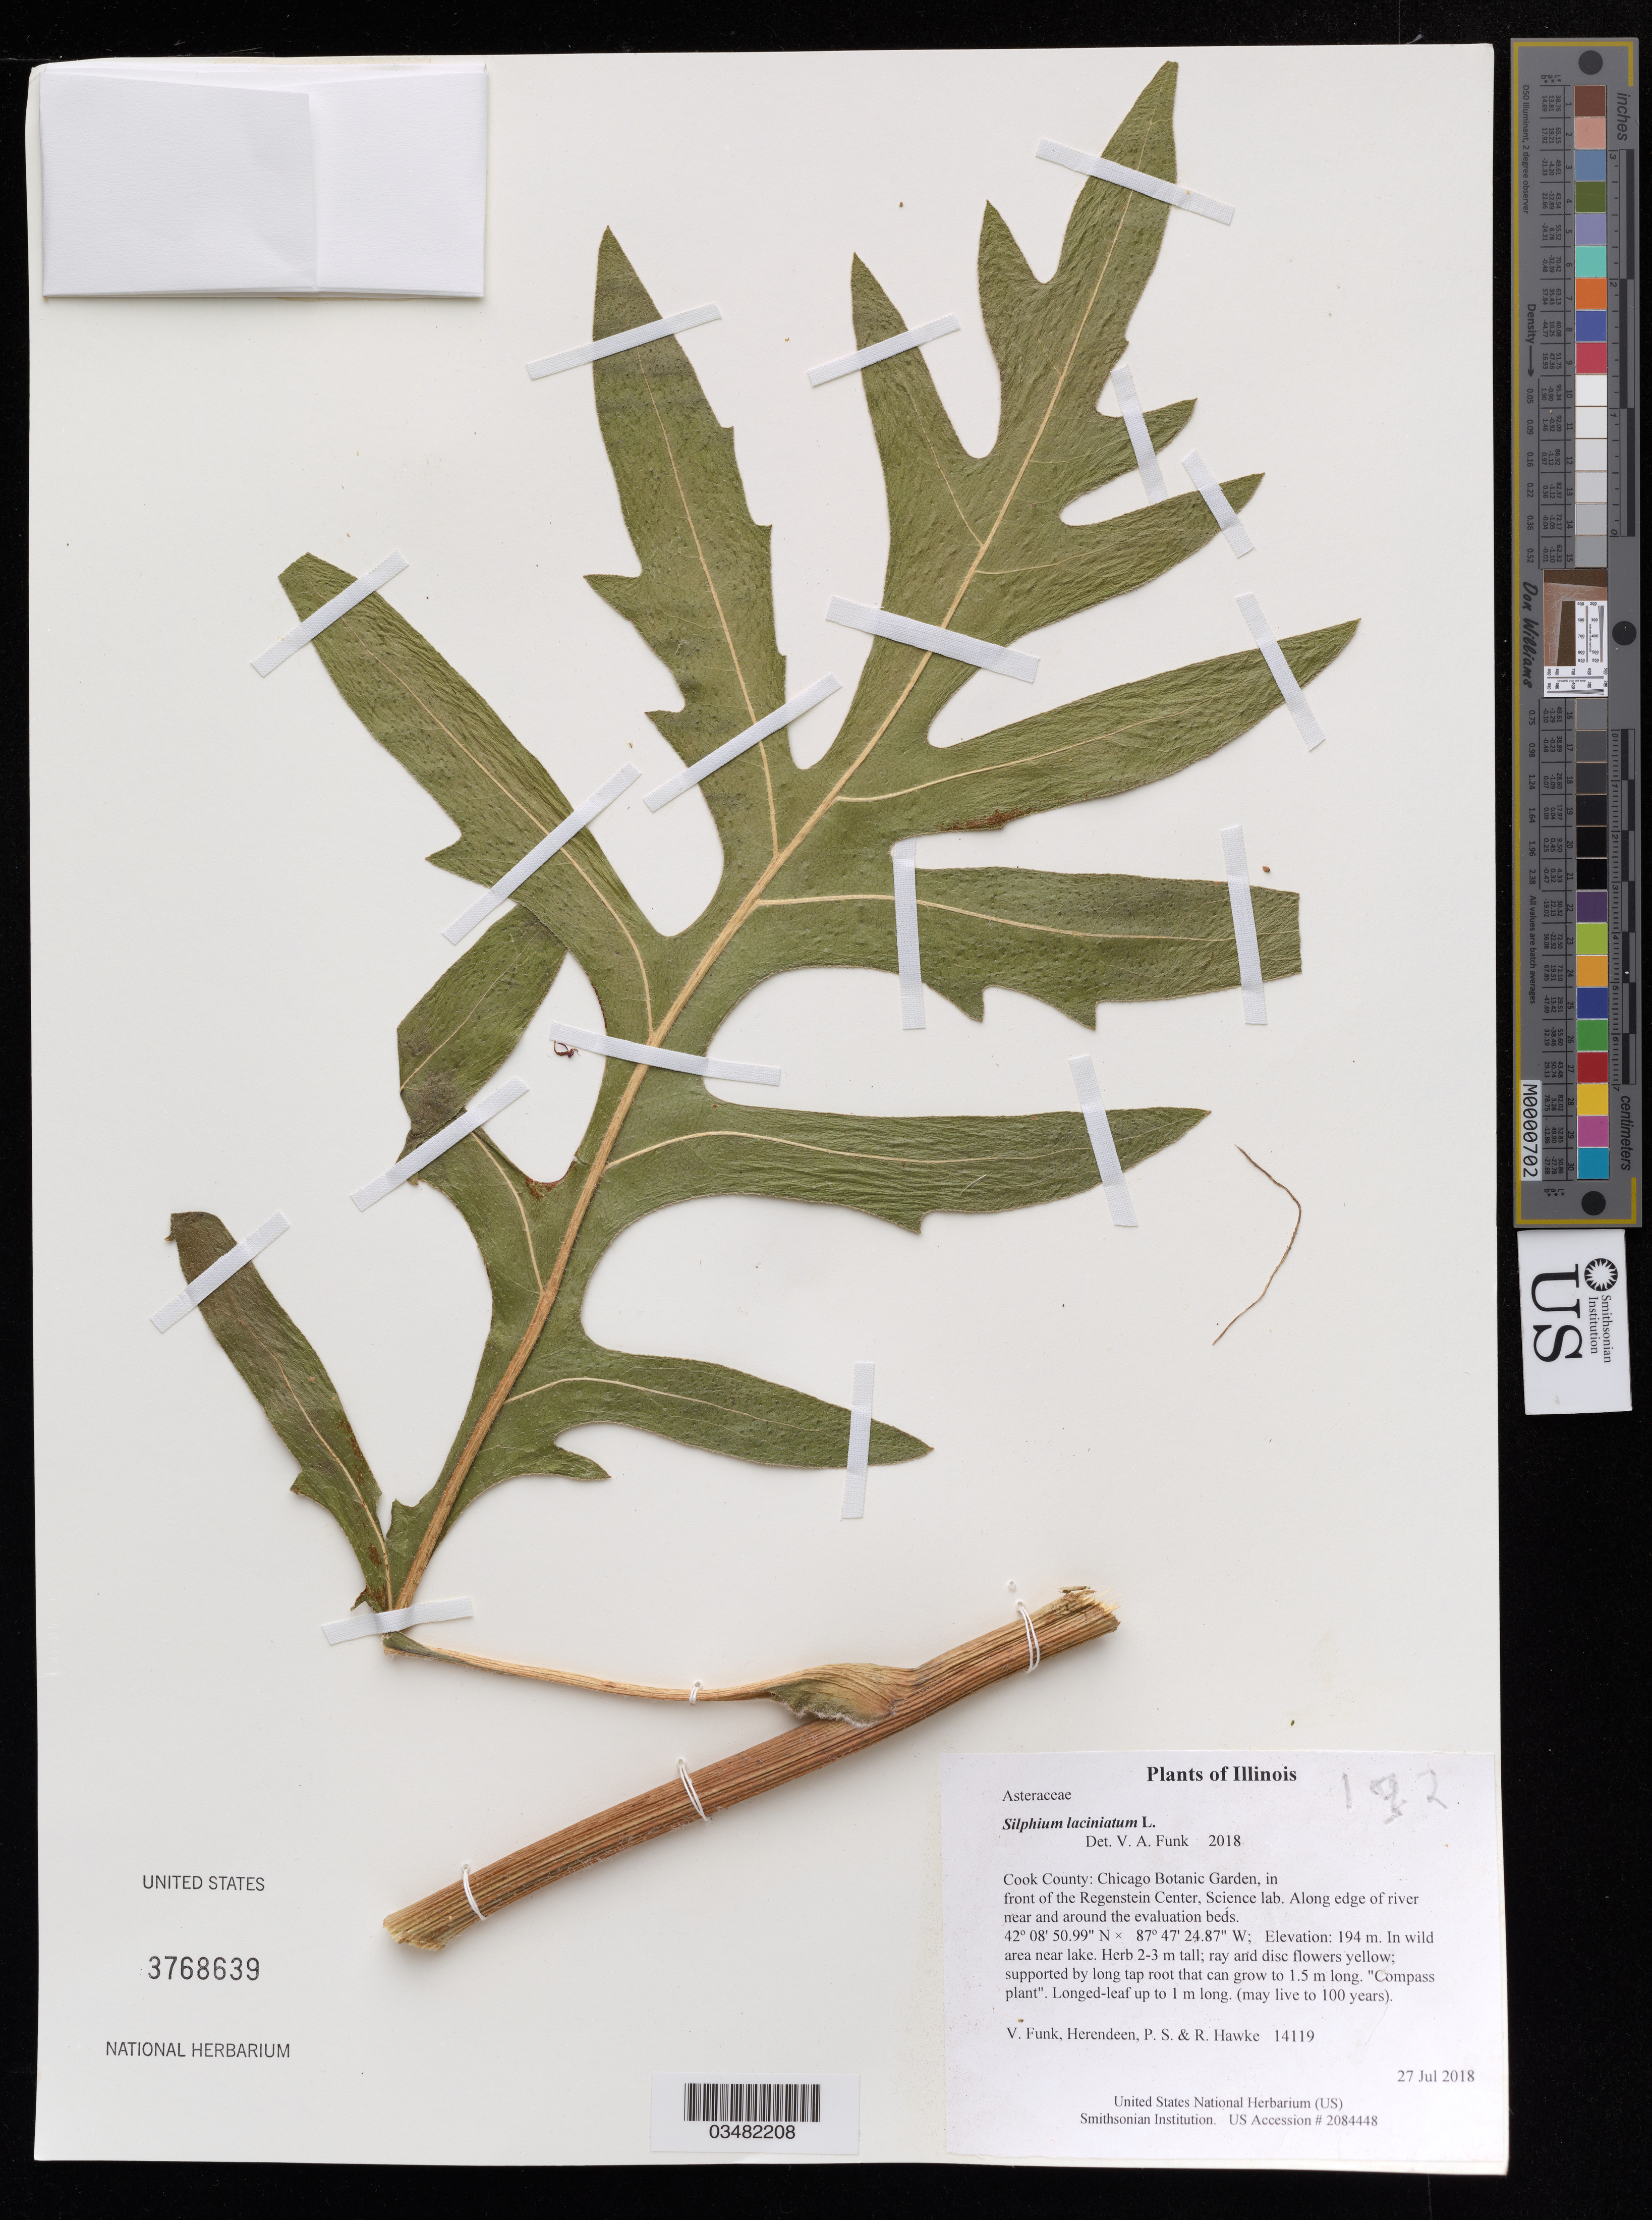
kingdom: Plantae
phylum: Tracheophyta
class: Magnoliopsida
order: Asterales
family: Asteraceae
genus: Silphium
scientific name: Silphium laciniatum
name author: L.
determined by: Funk, Vicki A., (BOT), Smithsonian Institution - National Museum of Natural History (UNITED STATES)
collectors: Herendeen, P. S. & R. Hawke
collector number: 14119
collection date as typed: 27 Jul 2018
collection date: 2018-07-27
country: United States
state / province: Illinois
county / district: Cook County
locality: Chicago Botanic Garden, in front of the Regenstein Center, Science lab. Along edge of river near and around the evaluation beds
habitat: In wild area near lake.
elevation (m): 194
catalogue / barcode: US 3768639